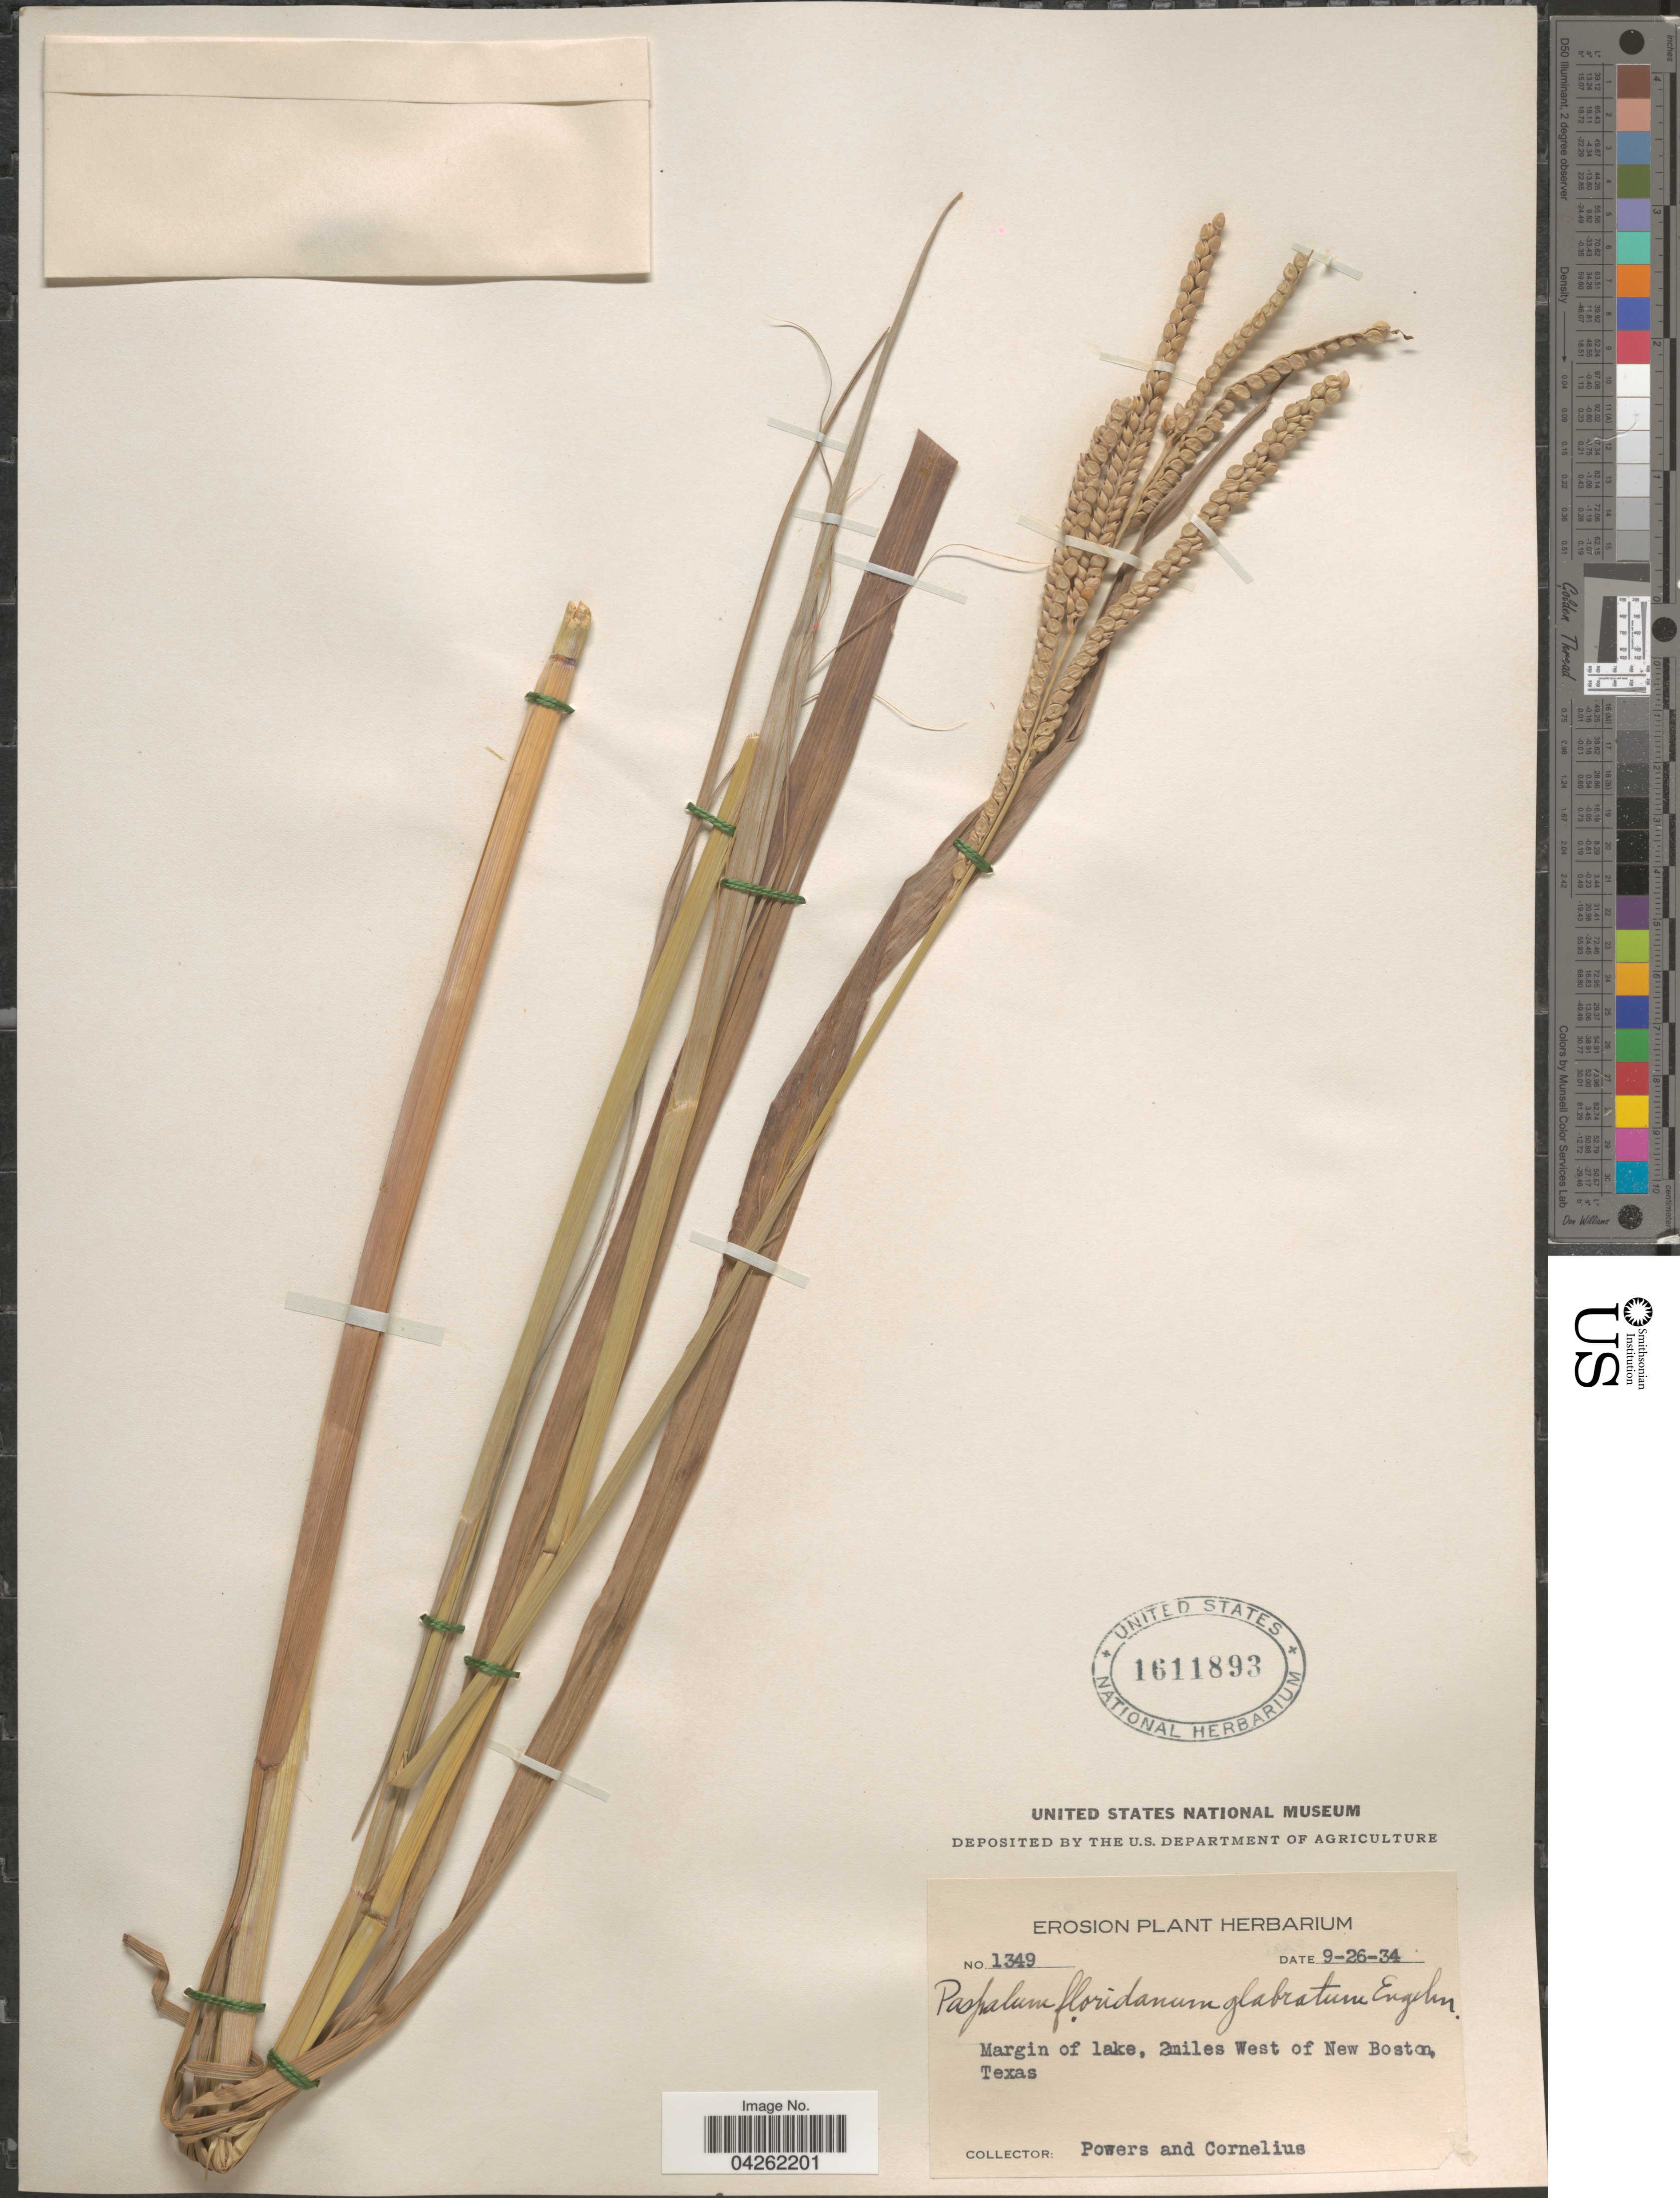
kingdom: Plantae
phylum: Tracheophyta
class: Liliopsida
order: Poales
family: Poaceae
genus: Paspalum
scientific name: Paspalum floridanum var. glabratum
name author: Engelm. ex Vasey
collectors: -. Powers & Cornelius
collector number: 1349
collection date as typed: Transcribed d/m/y: 26/9/34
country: United States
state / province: Texas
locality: Margin of lake, 2miles West of New Boston.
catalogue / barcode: US 1611893